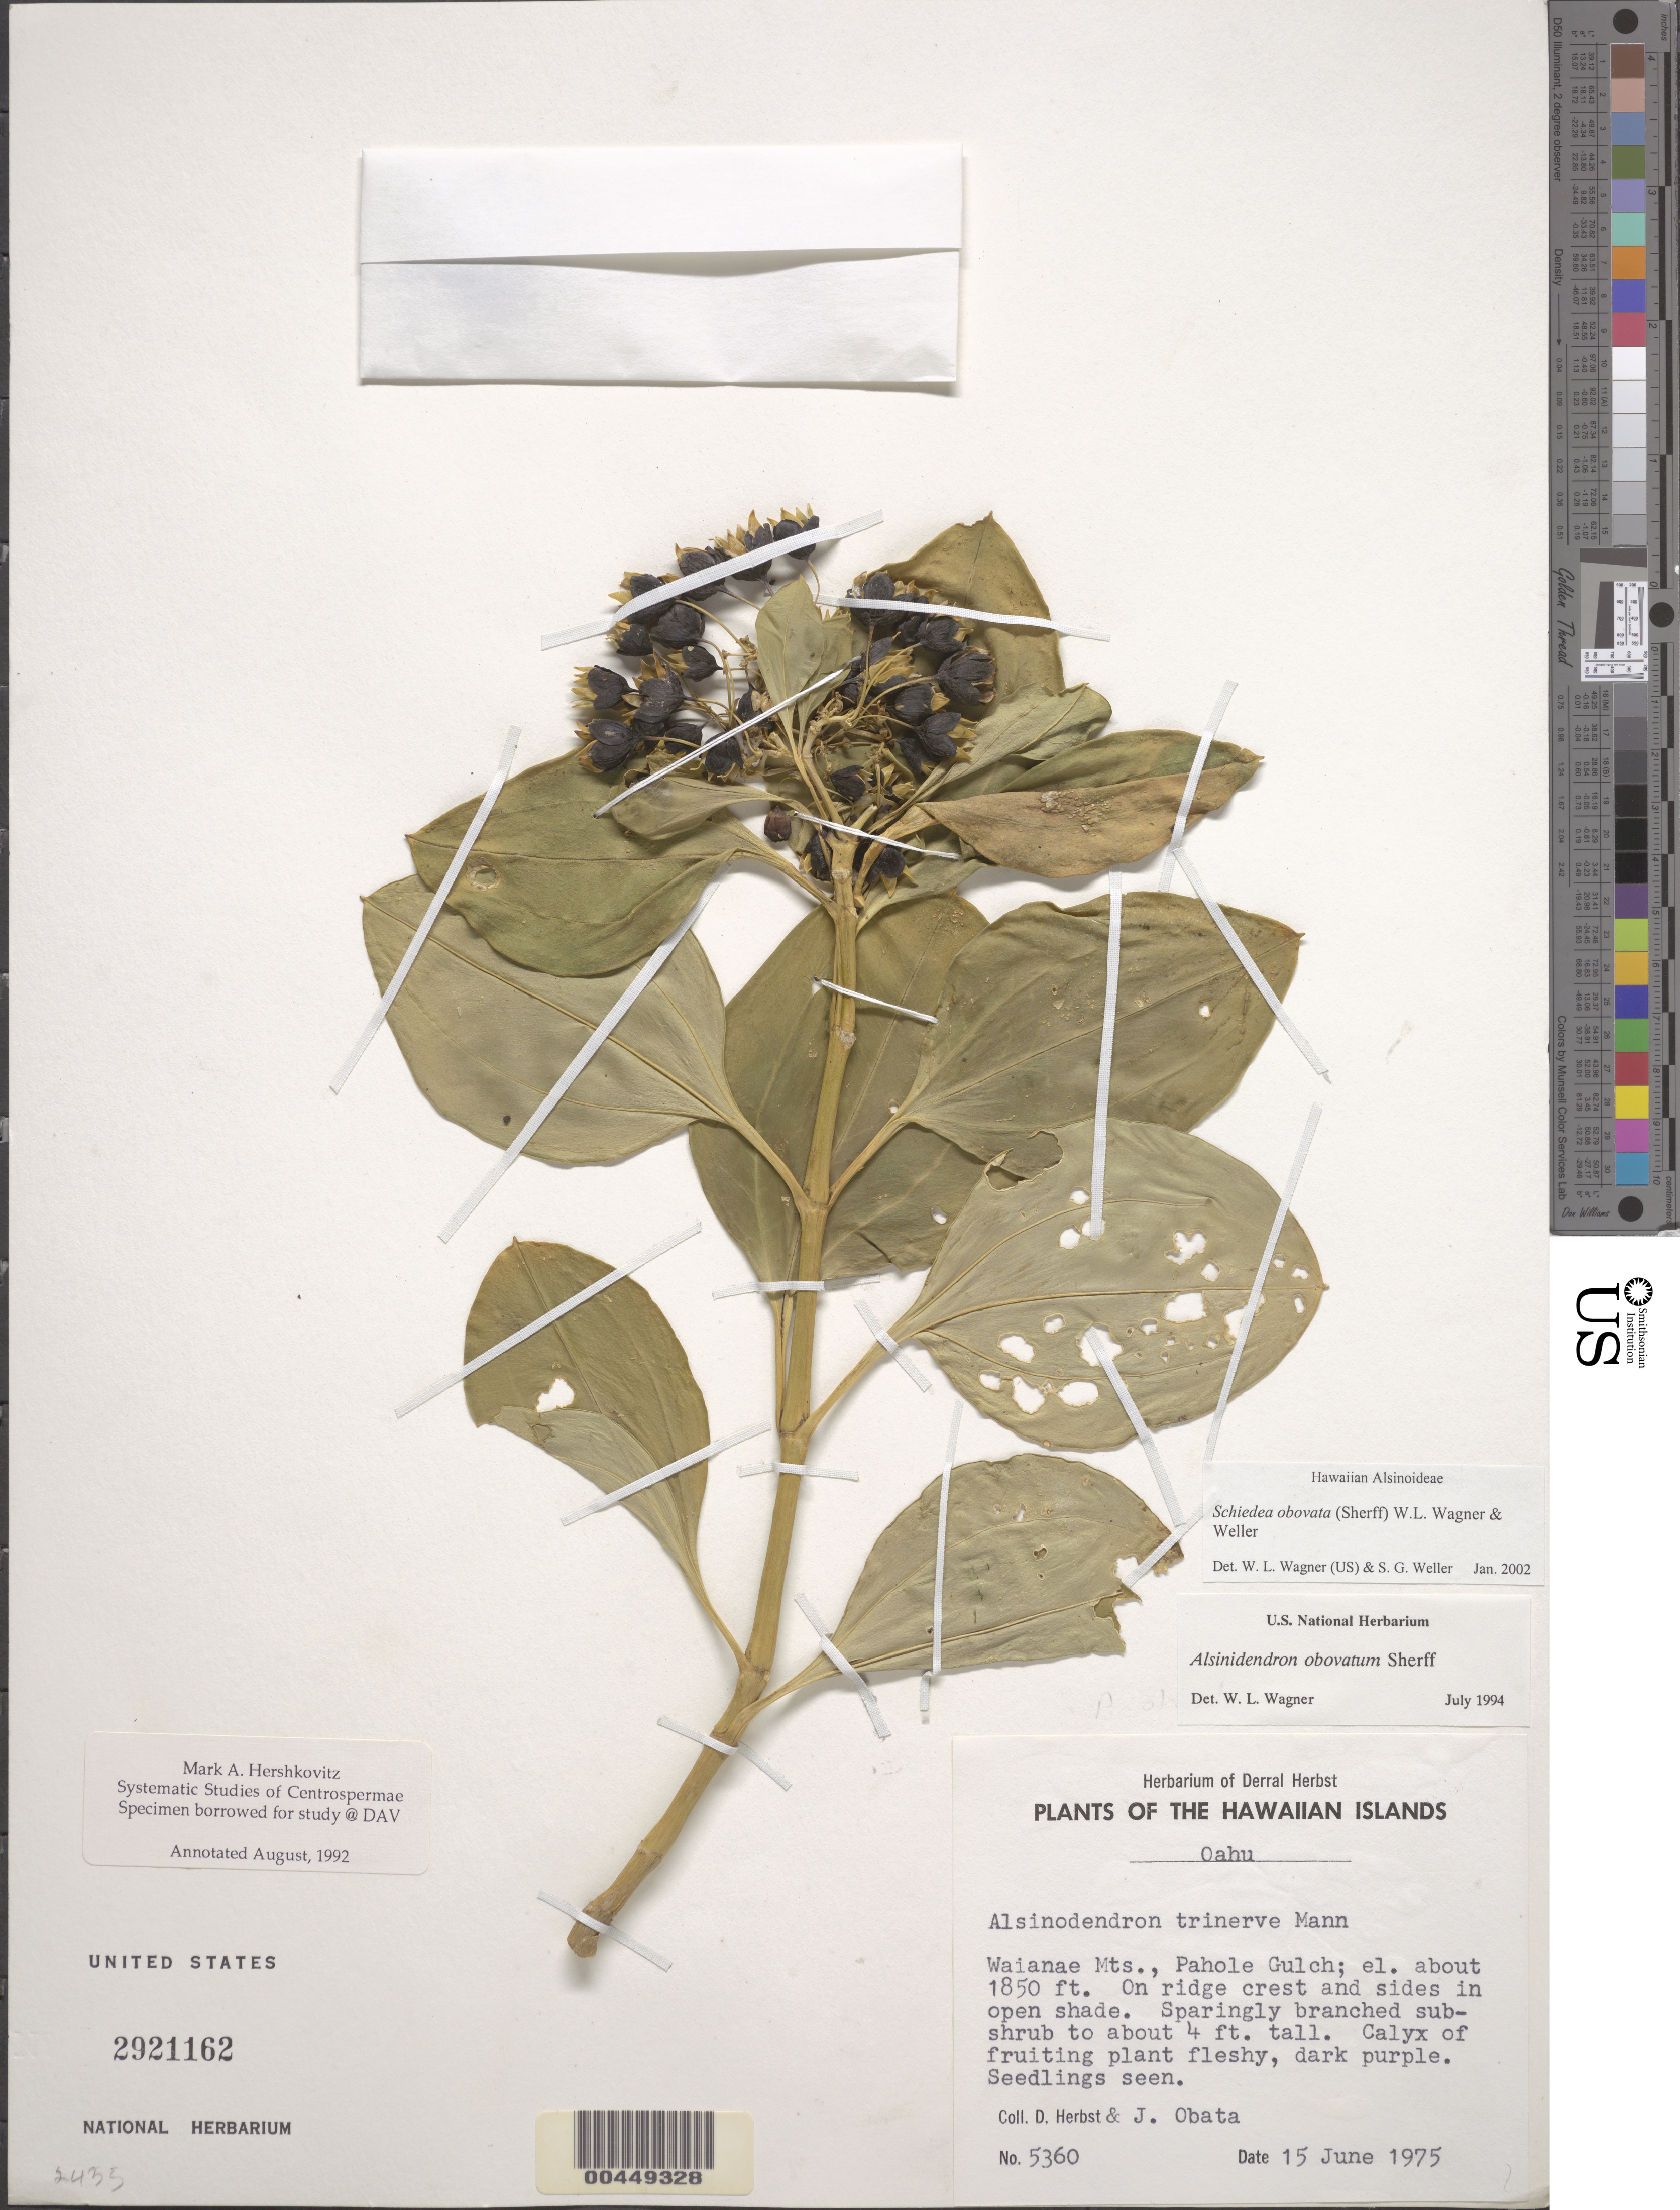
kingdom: Plantae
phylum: Tracheophyta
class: Magnoliopsida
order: Caryophyllales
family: Caryophyllaceae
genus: Schiedea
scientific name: Schiedea obovata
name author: (Sherff) W.L. Wagner & Weller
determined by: Wagner, W. L.; Weller, Stephen G.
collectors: D. R. Herbst & J. Obata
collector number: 5360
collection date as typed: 15 Jun 1975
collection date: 1975-06-15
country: United States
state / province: Hawaii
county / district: Honolulu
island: Oahu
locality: Waianae Mts, Pahole Gulch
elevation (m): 564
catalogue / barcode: US 2921162